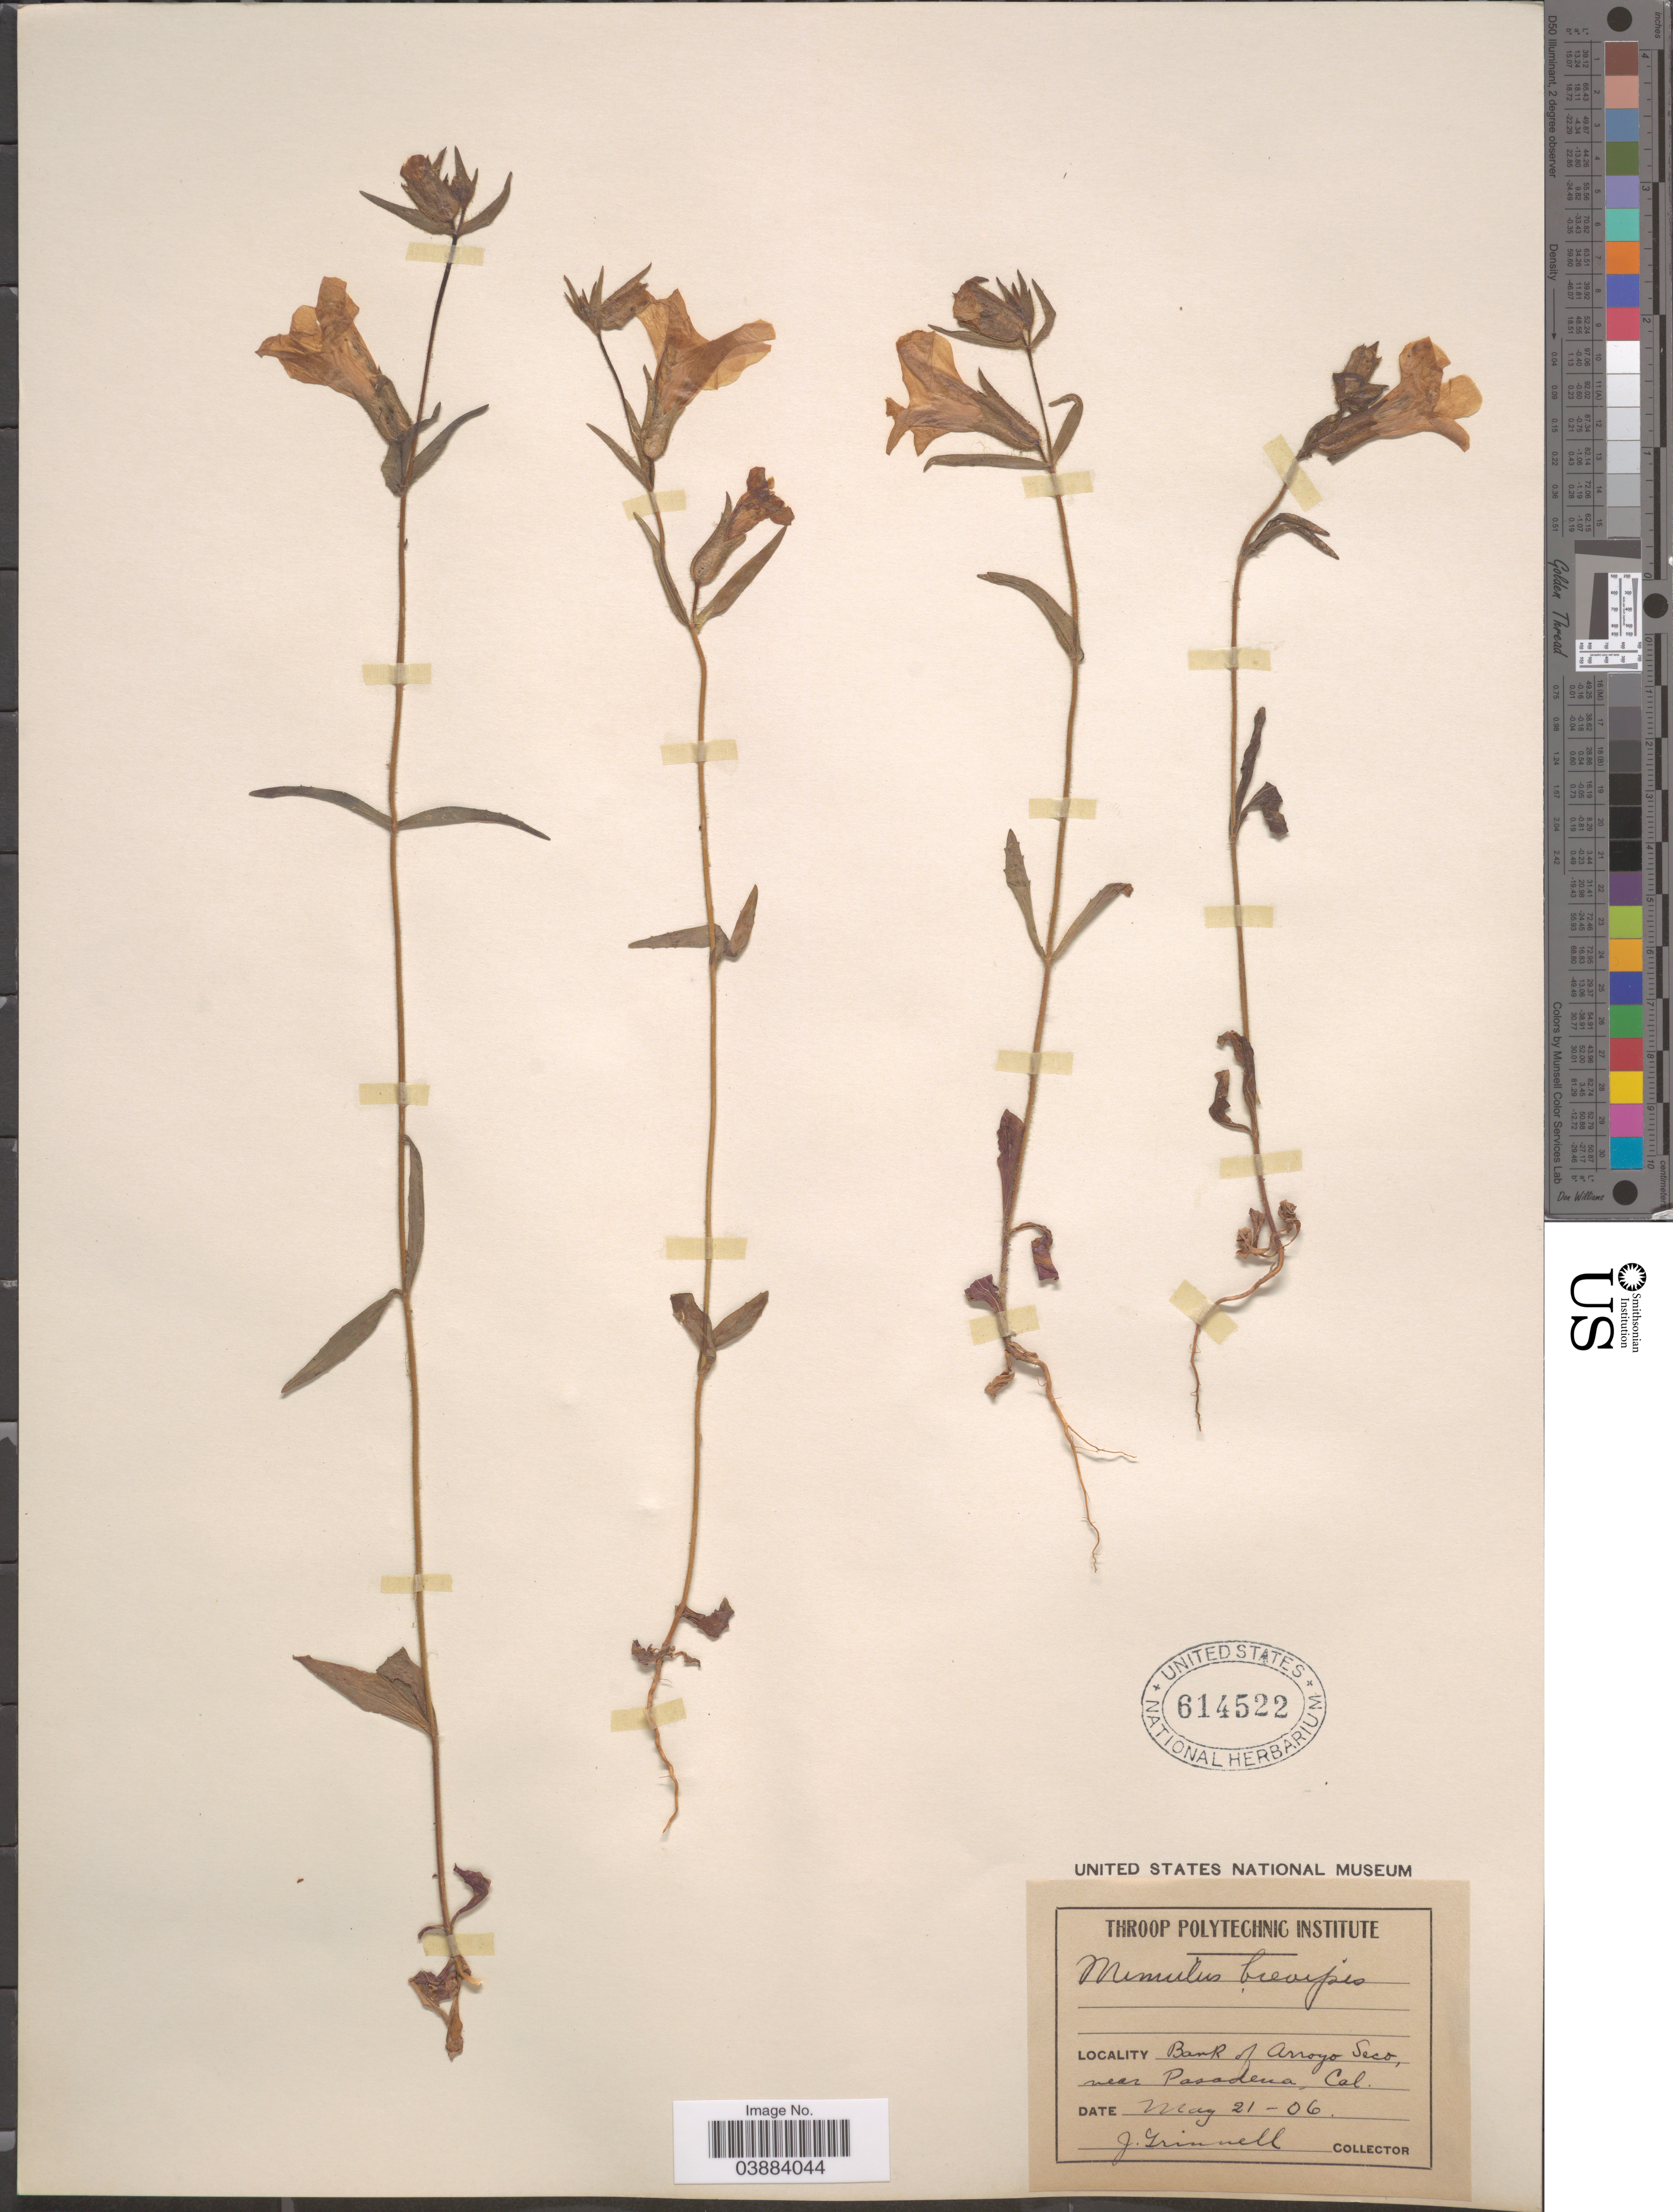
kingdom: Plantae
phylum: Tracheophyta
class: Magnoliopsida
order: Lamiales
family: Phrymaceae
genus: Eunanus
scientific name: Eunanus brevipes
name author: (Benth.) Greene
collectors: J. Grinnell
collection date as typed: Transcribed d/m/y: 21/5/6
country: United States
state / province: California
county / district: Los Angeles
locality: Bank of Arroyo Seco, near Pasadena.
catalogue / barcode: US 614522